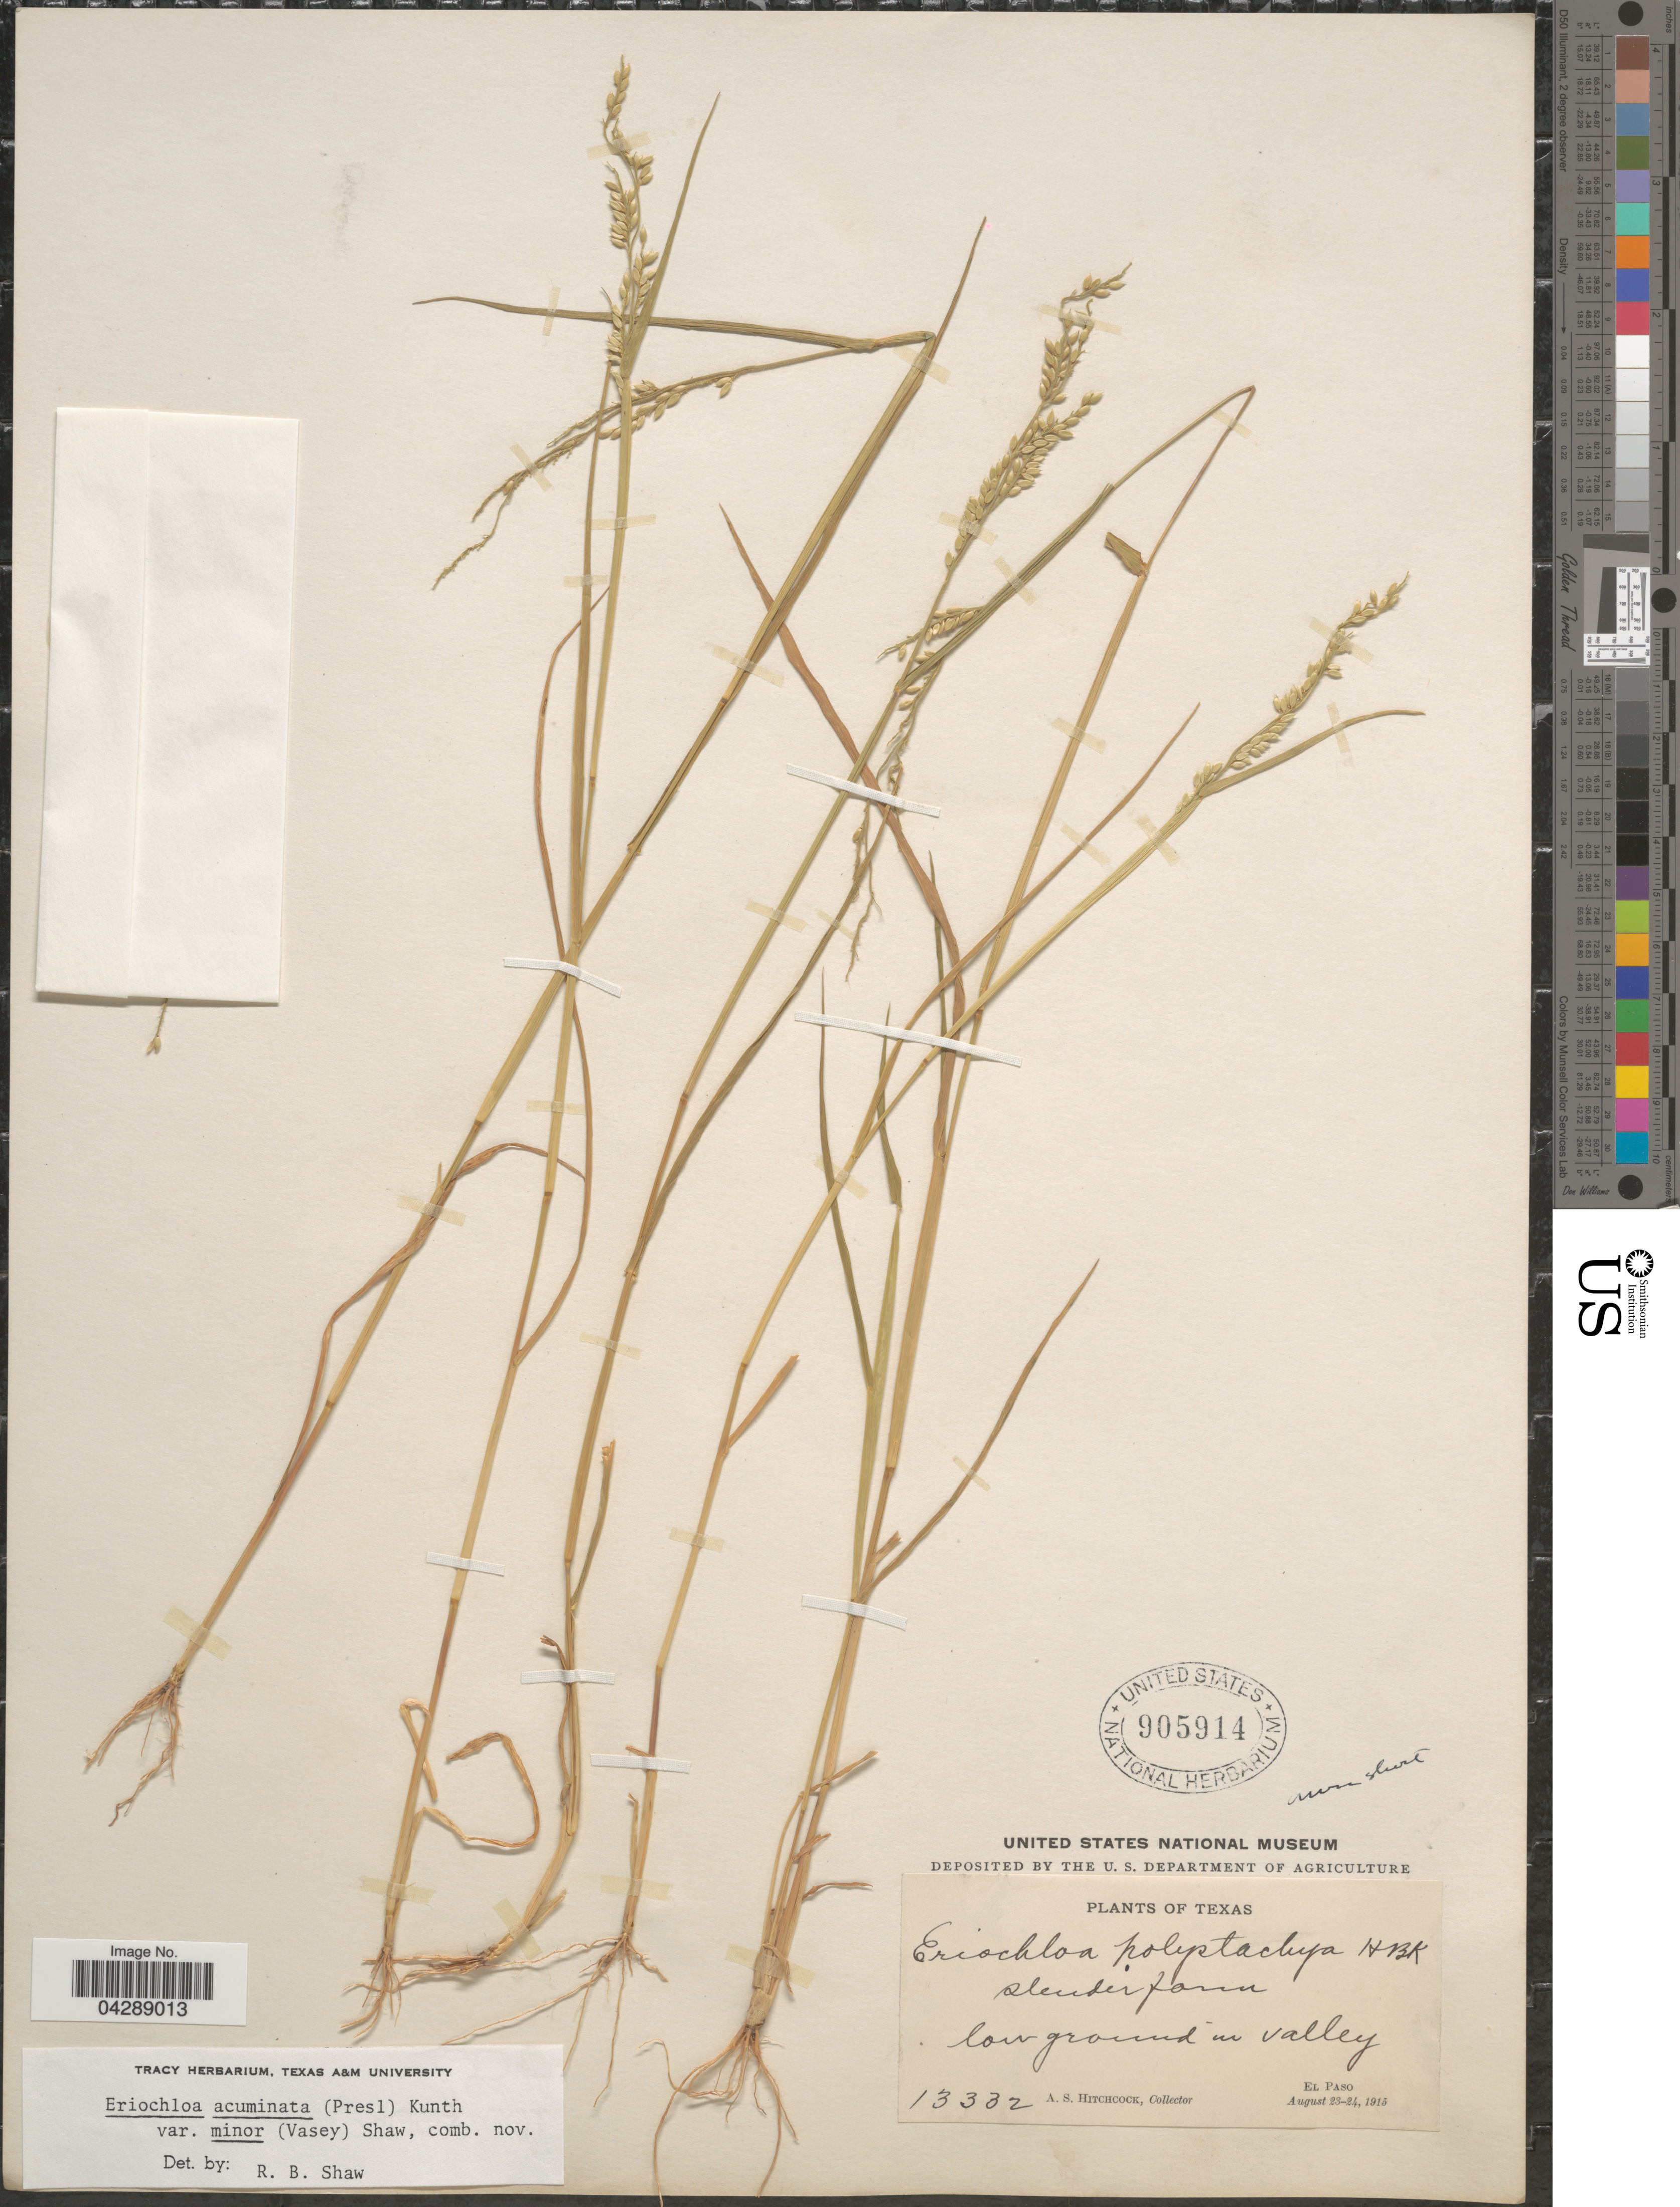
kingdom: Plantae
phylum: Tracheophyta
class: Liliopsida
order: Poales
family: Poaceae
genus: Eriochloa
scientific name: Eriochloa acuminata var. minor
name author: (Vasey) R.B. Shaw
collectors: A. S. Hitchcock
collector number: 13332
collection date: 1915-08-23/1915-08-24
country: United States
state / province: Texas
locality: Low ground in valley. El Paso.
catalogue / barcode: US 905914